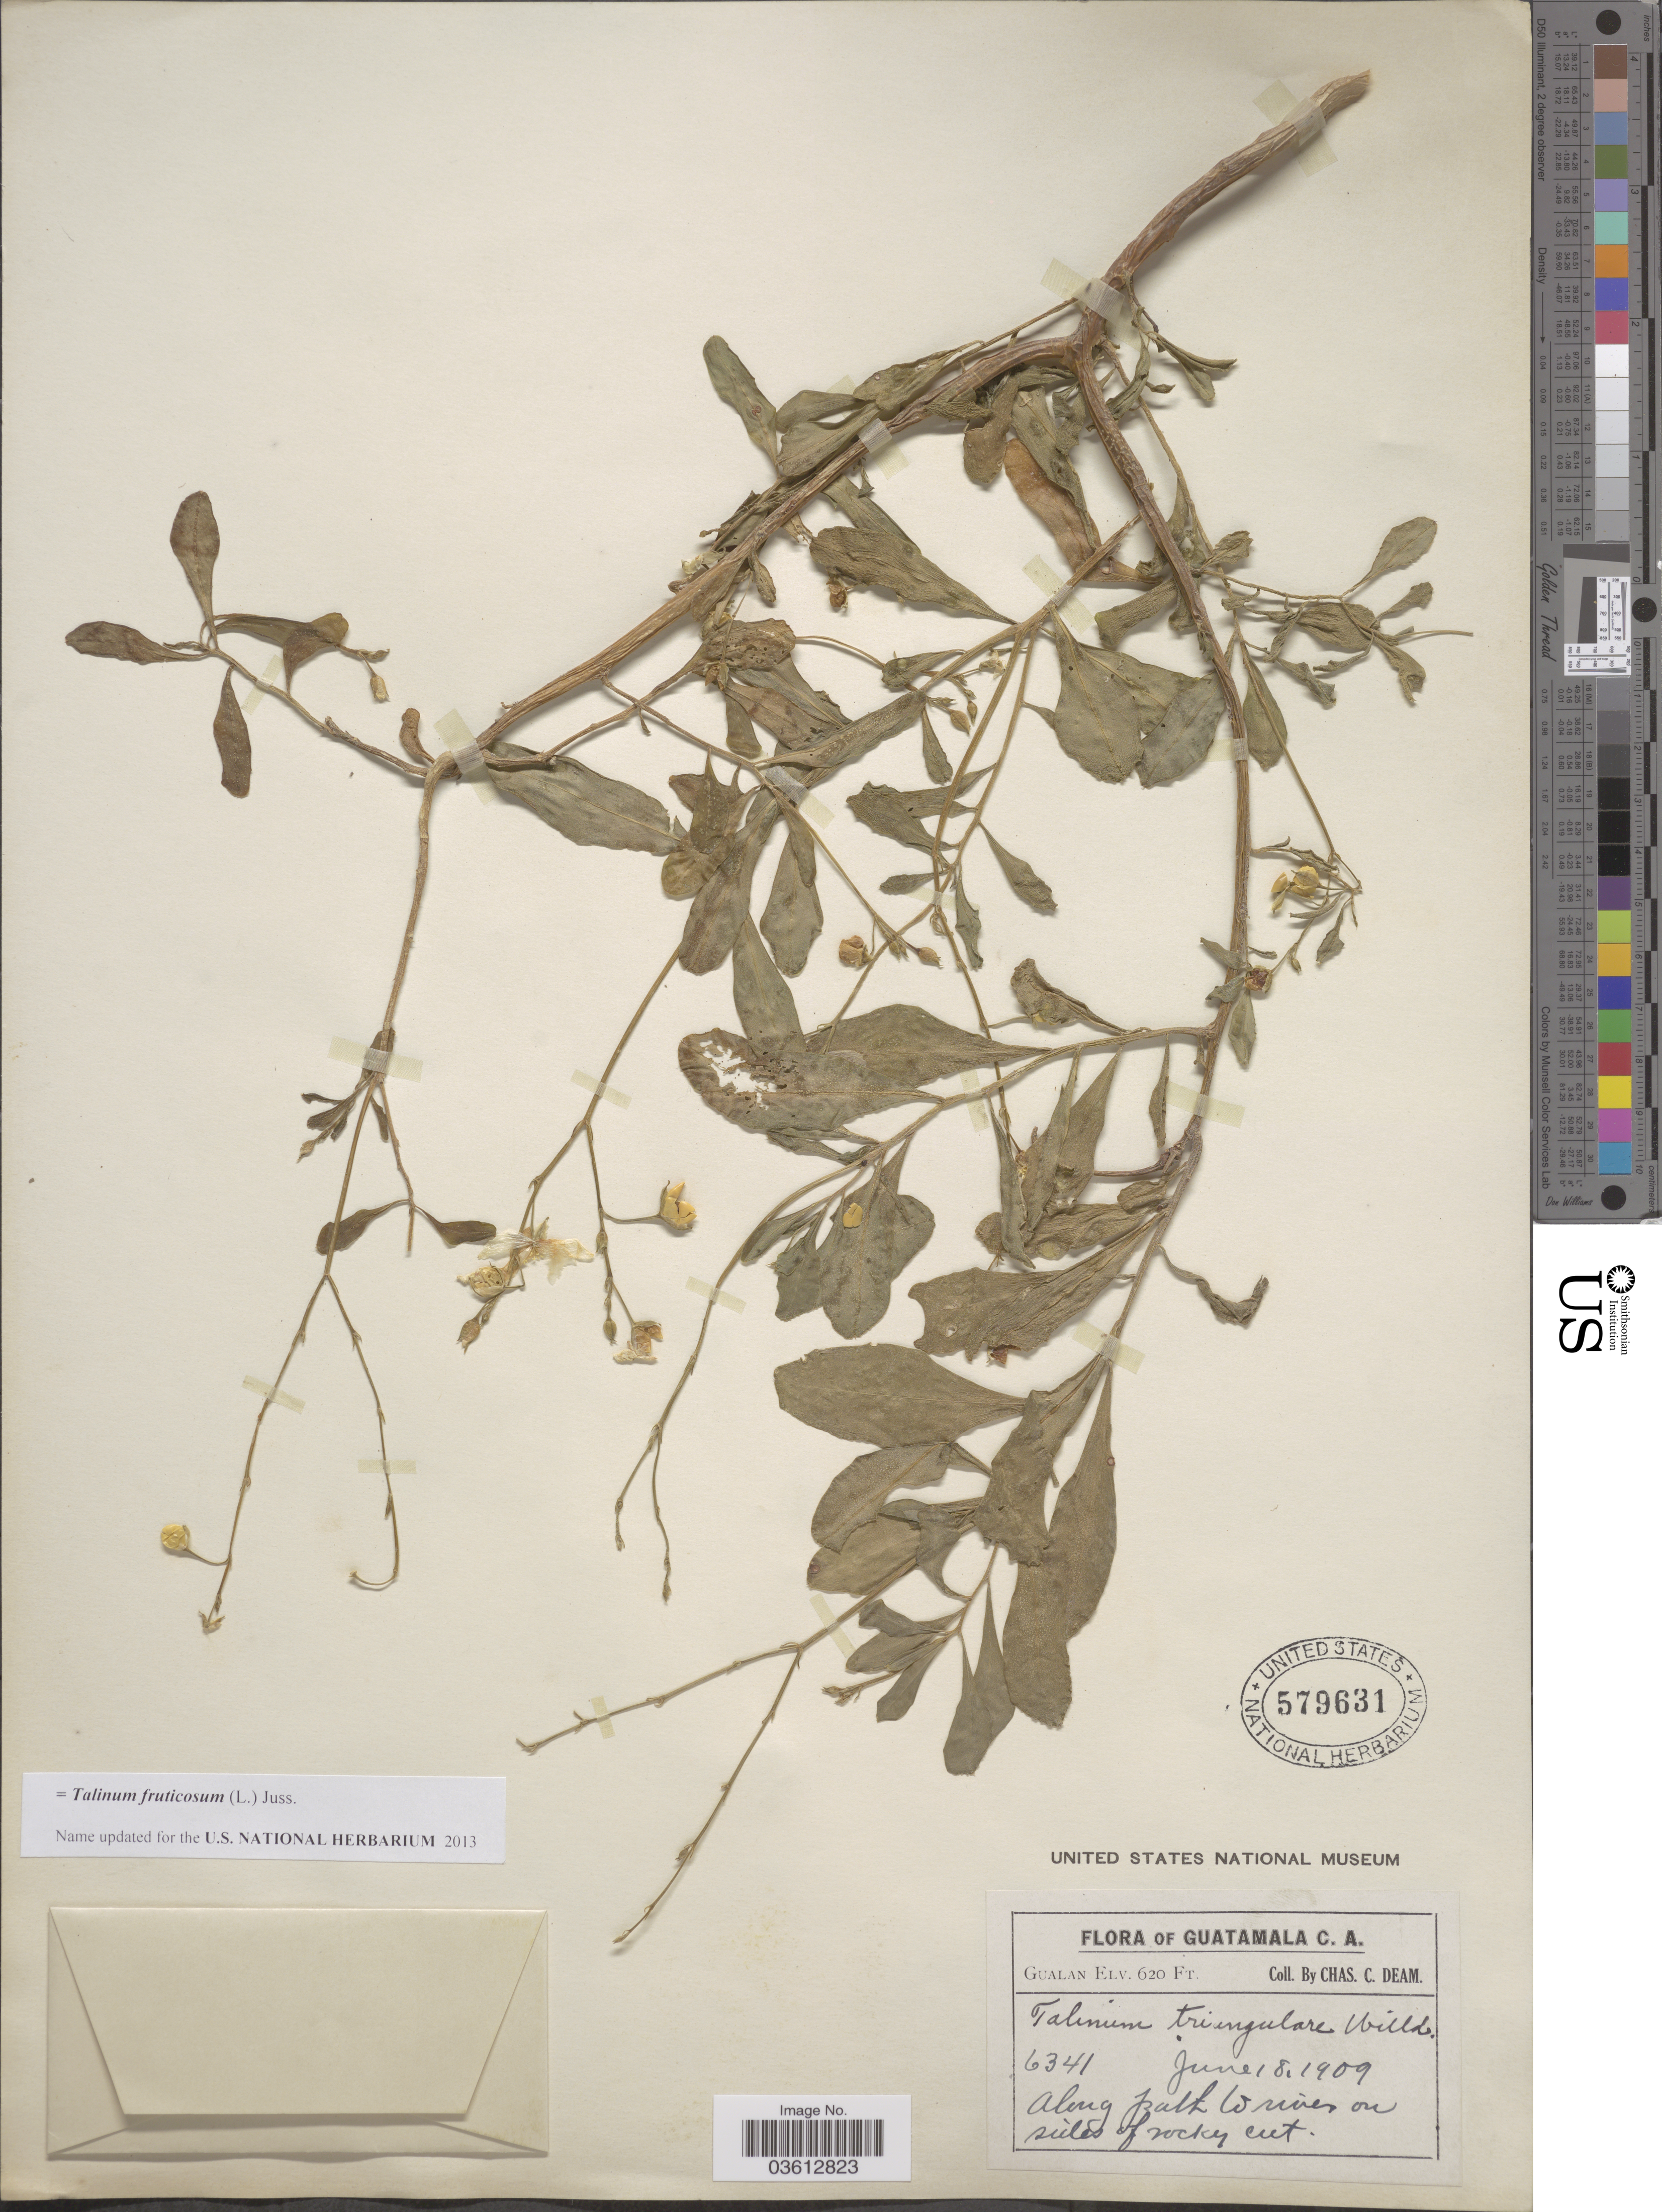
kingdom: Plantae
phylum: Tracheophyta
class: Magnoliopsida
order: Caryophyllales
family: Talinaceae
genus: Talinum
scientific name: Talinum fruticosum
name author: (L.) Juss.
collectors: C. C. Deam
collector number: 6341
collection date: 1909-06-18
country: Guatemala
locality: Gualan. Along path W river.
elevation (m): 189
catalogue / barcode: US 579631